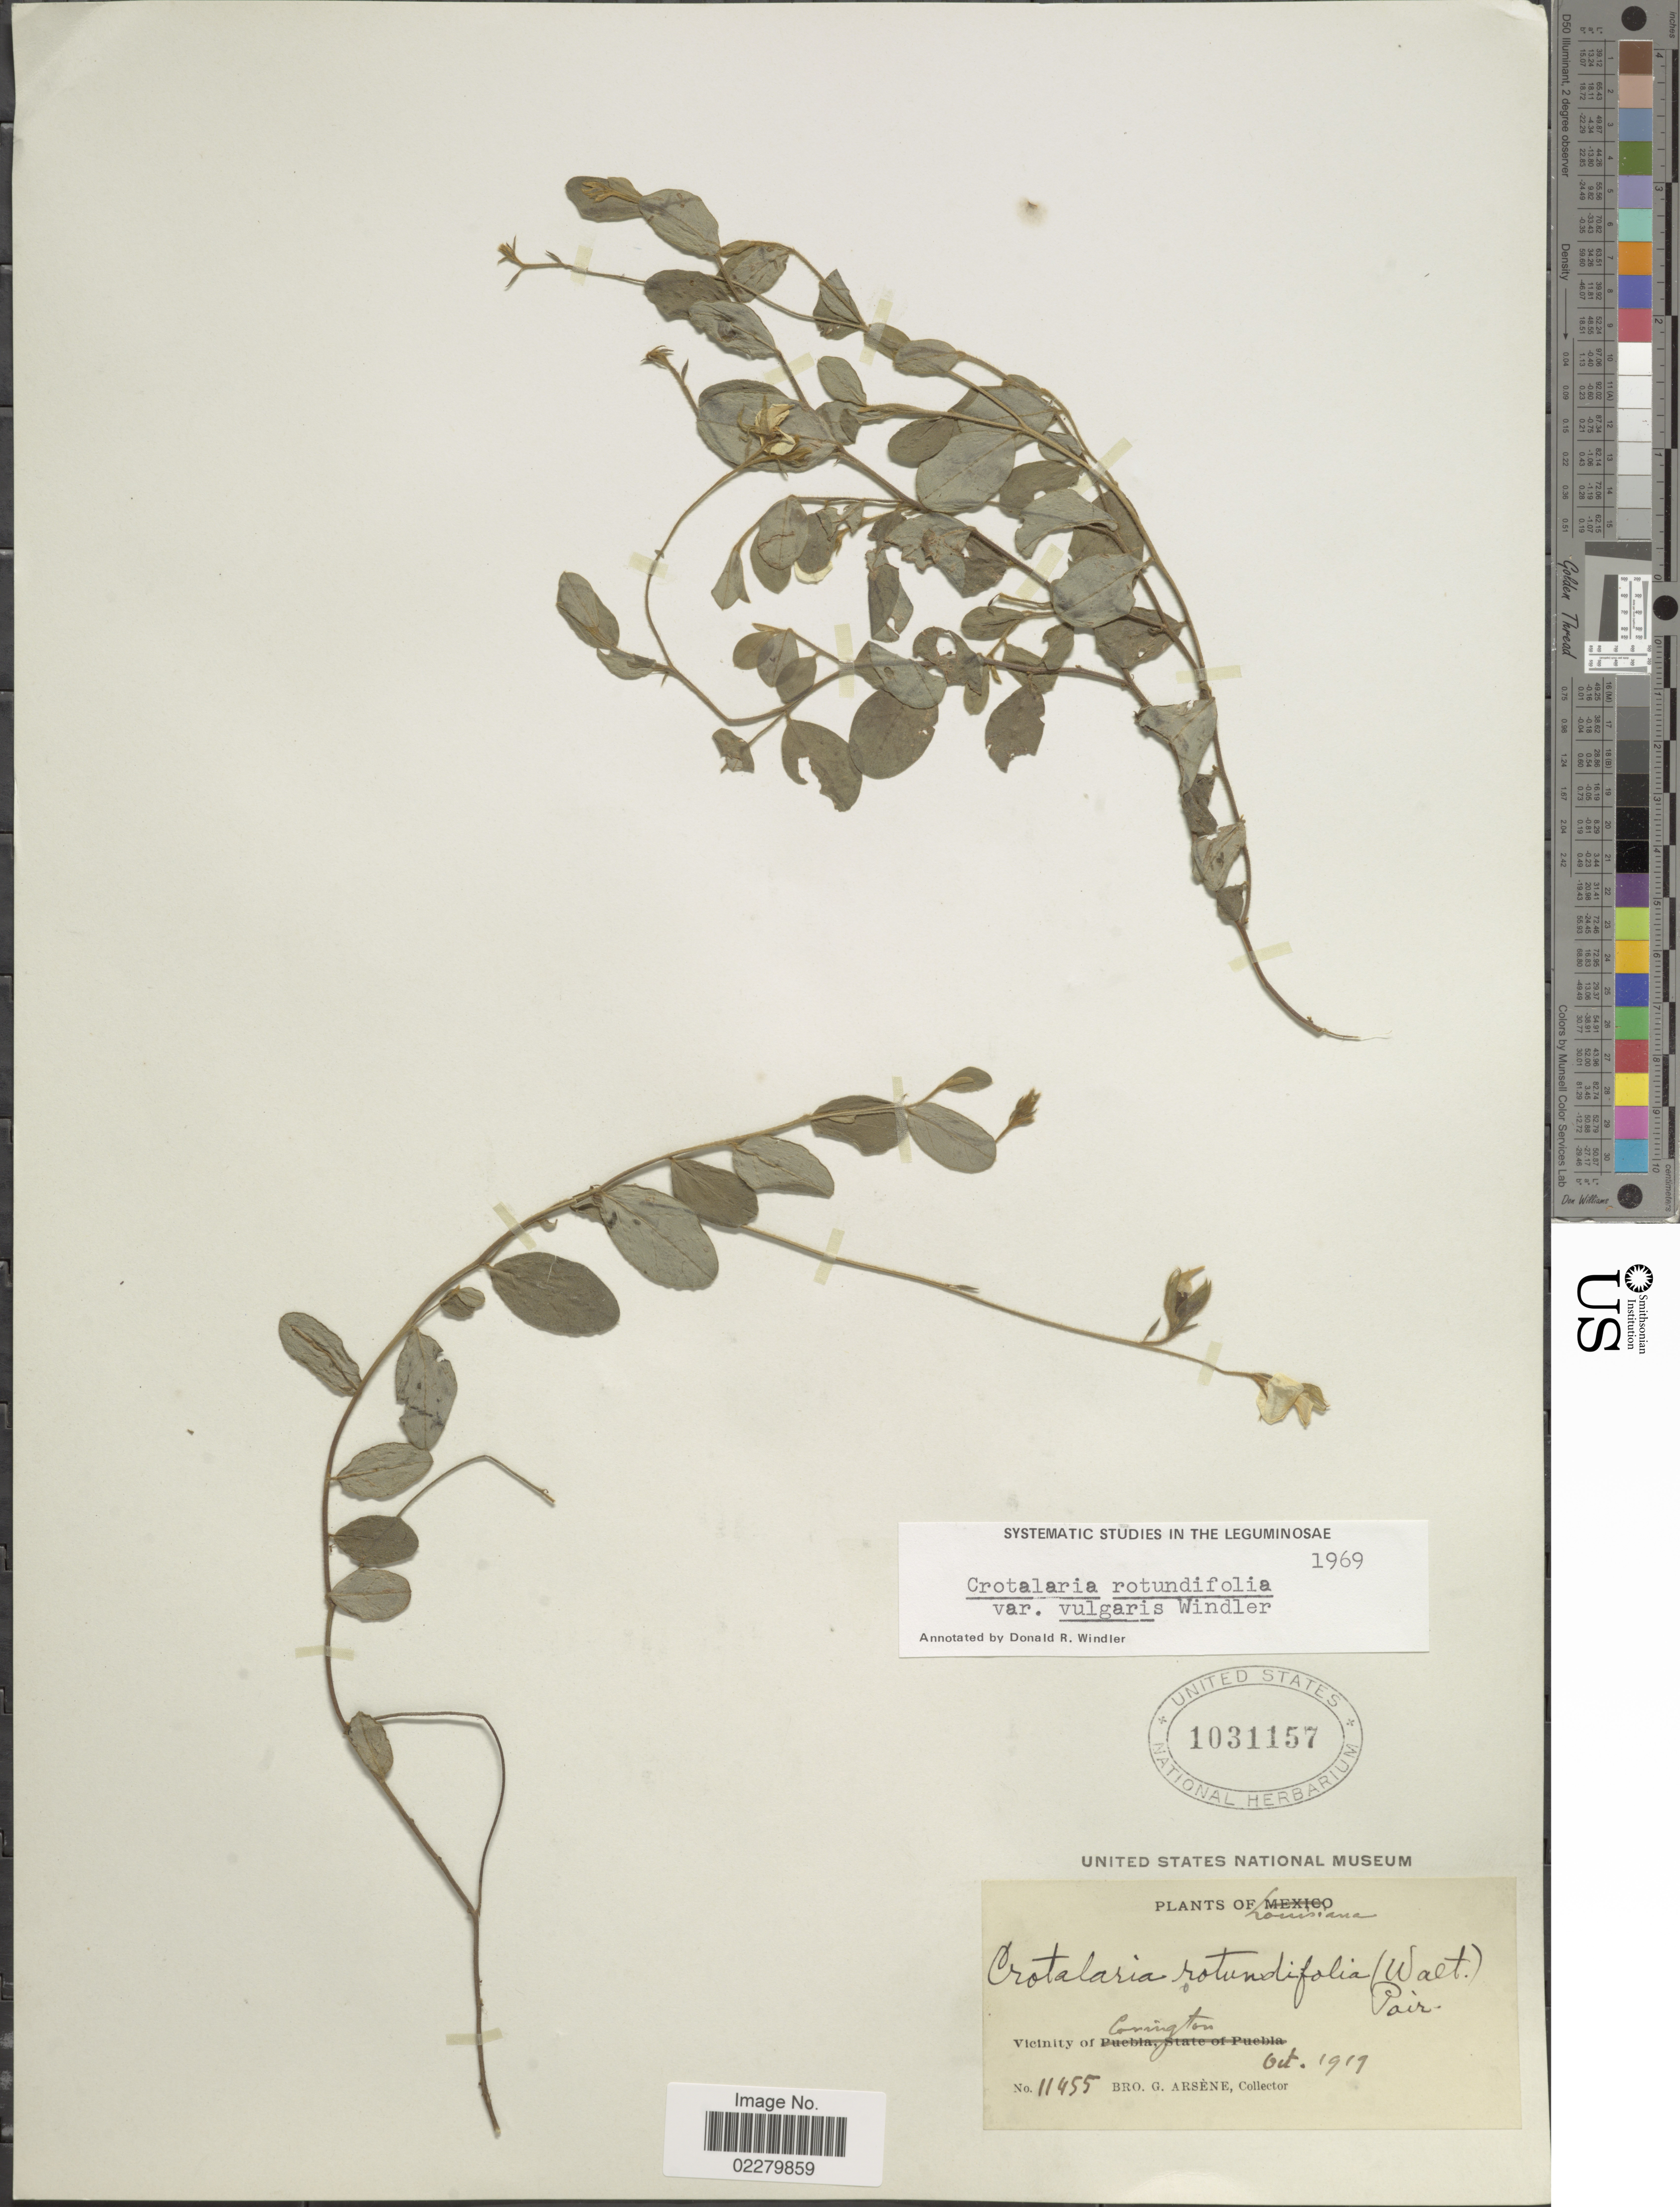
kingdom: Plantae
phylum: Tracheophyta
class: Magnoliopsida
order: Fabales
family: Fabaceae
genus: Crotalaria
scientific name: Crotalaria rotundifolia var. vulgaris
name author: Windler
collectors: Bro. G. Arsène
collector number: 11455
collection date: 1919-10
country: United States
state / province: Louisiana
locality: Vicinity of Covington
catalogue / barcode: US 1031157